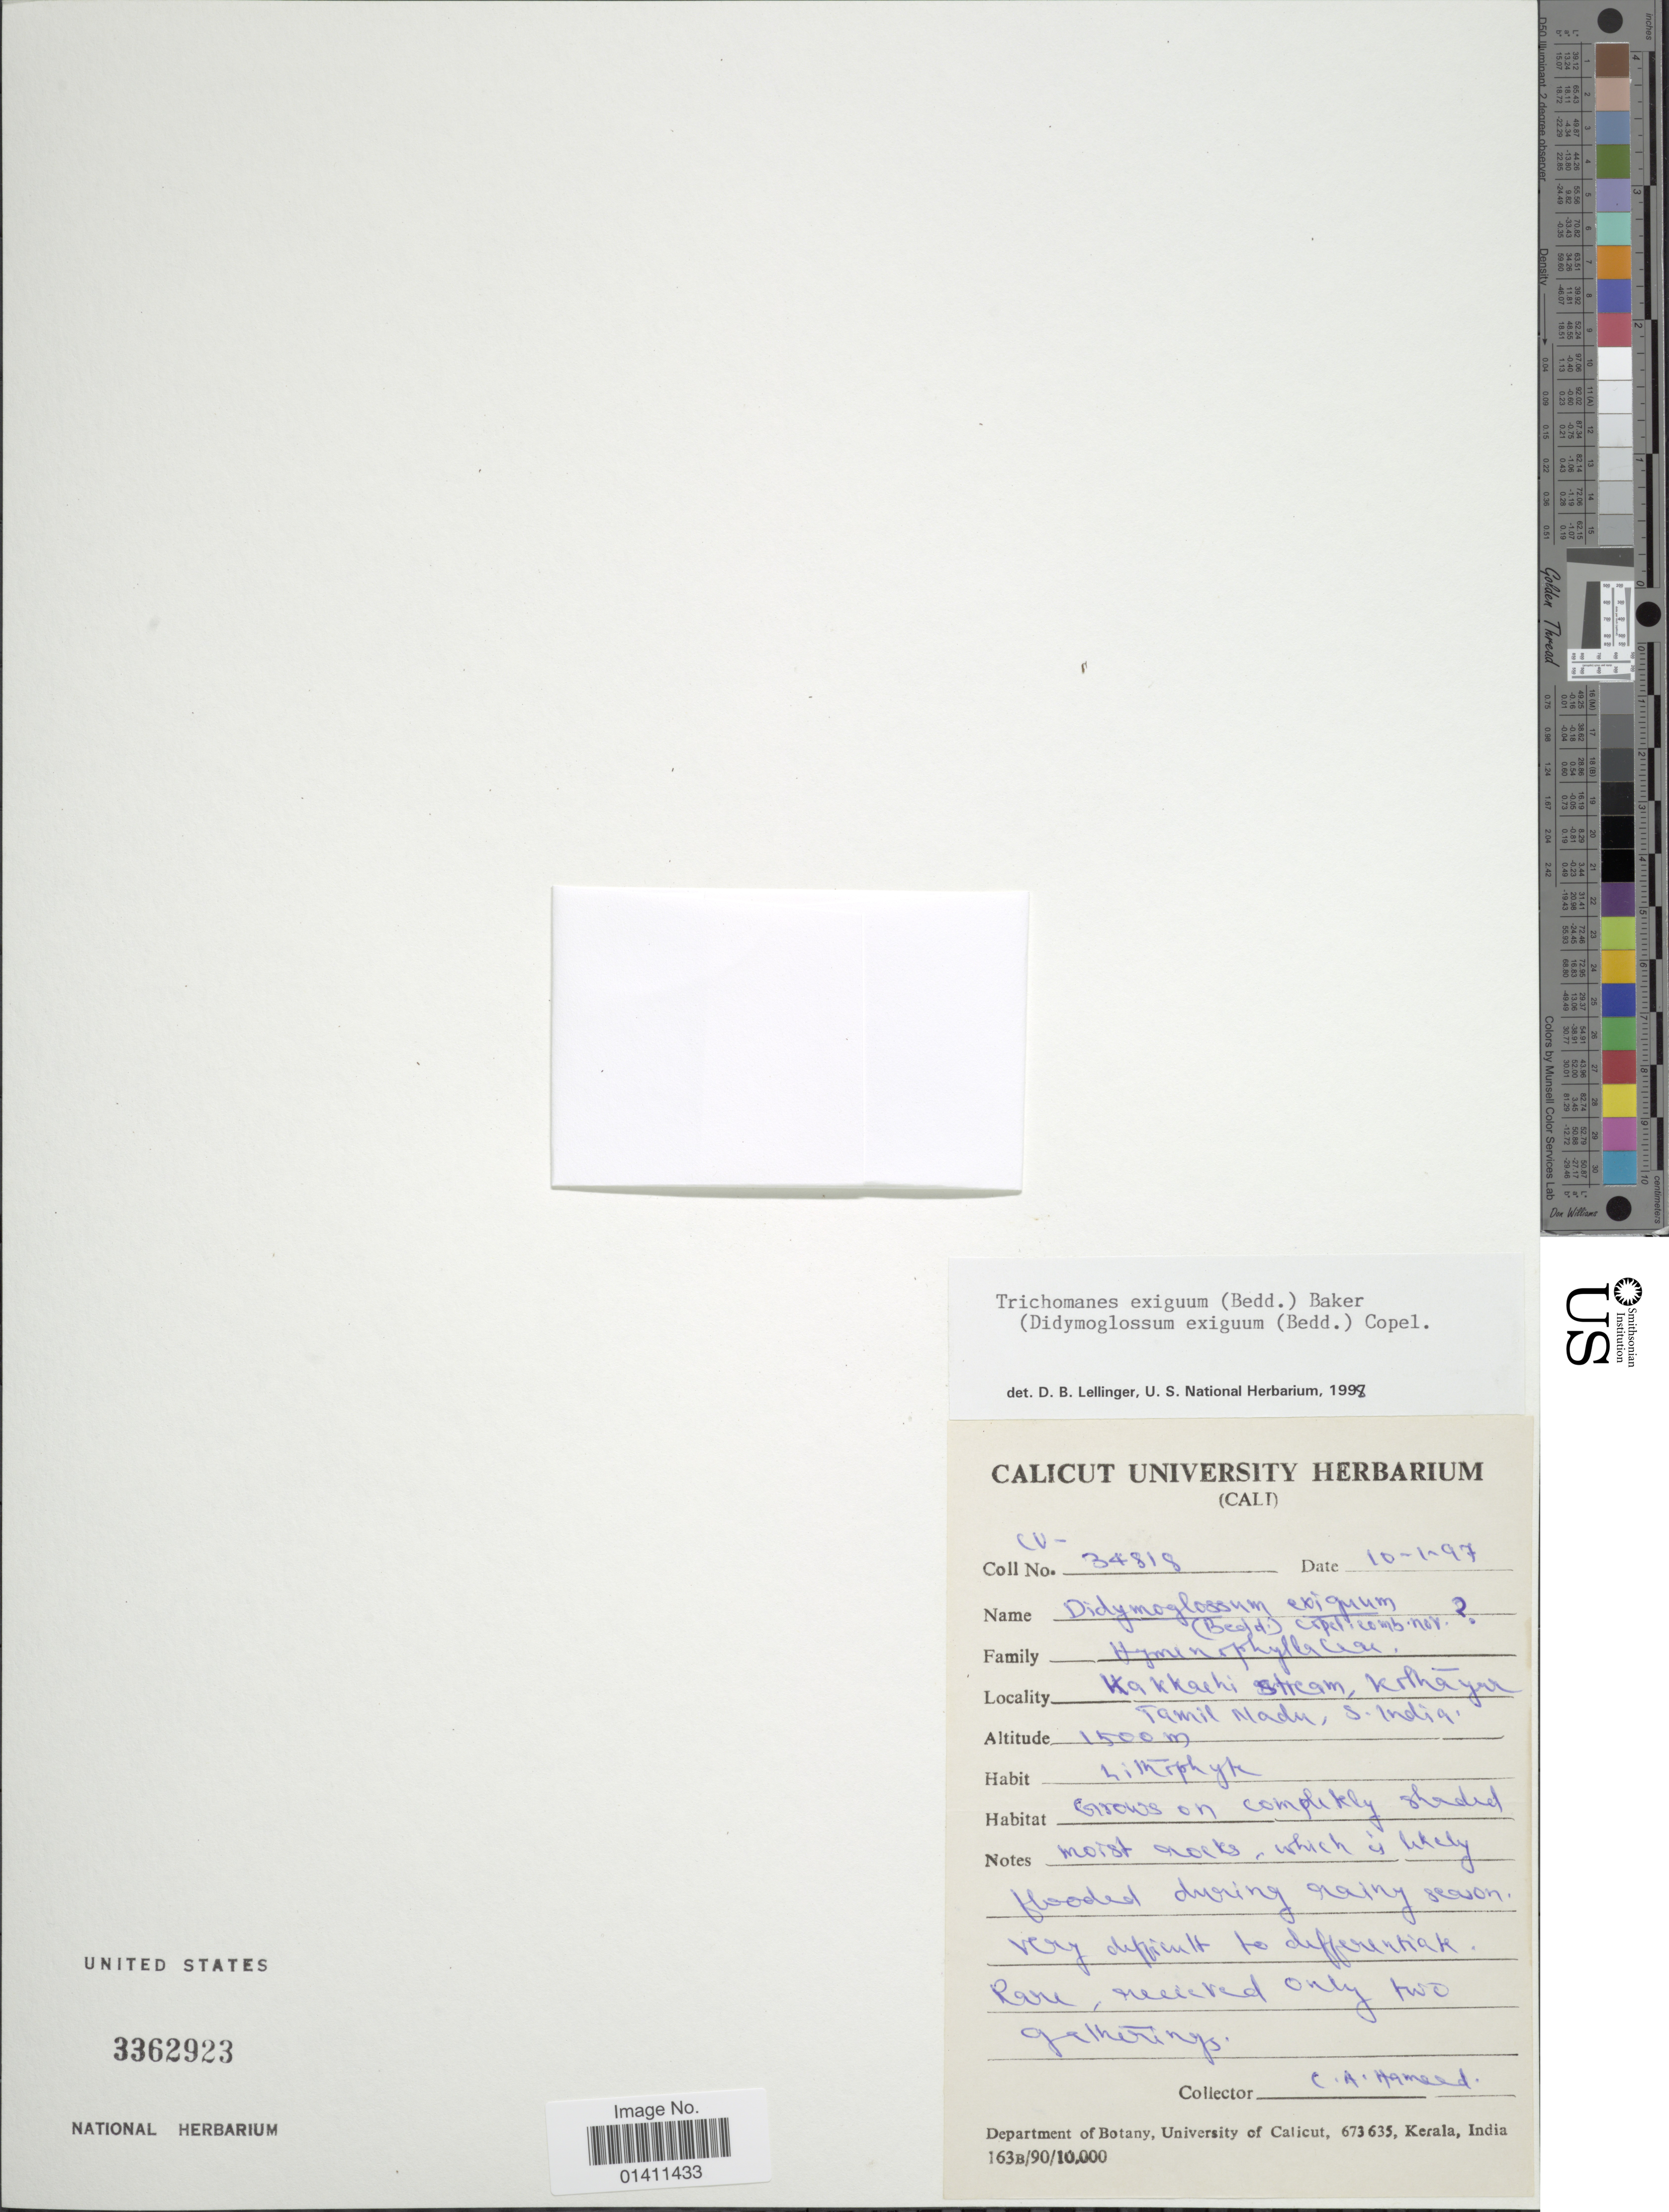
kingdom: Plantae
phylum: Tracheophyta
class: Polypodiopsida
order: Hymenophyllales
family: Hymenophyllaceae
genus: Didymoglossum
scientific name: Didymoglossum exiguum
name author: (Bedd.) Copel.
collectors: C. Hameed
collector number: CV-34818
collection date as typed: Transcribed d/m/y: 10/1/97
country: India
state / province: Tamil Nadu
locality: Hakkachi stream, Kothayar. S. India.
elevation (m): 1500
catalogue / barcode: US 3362923